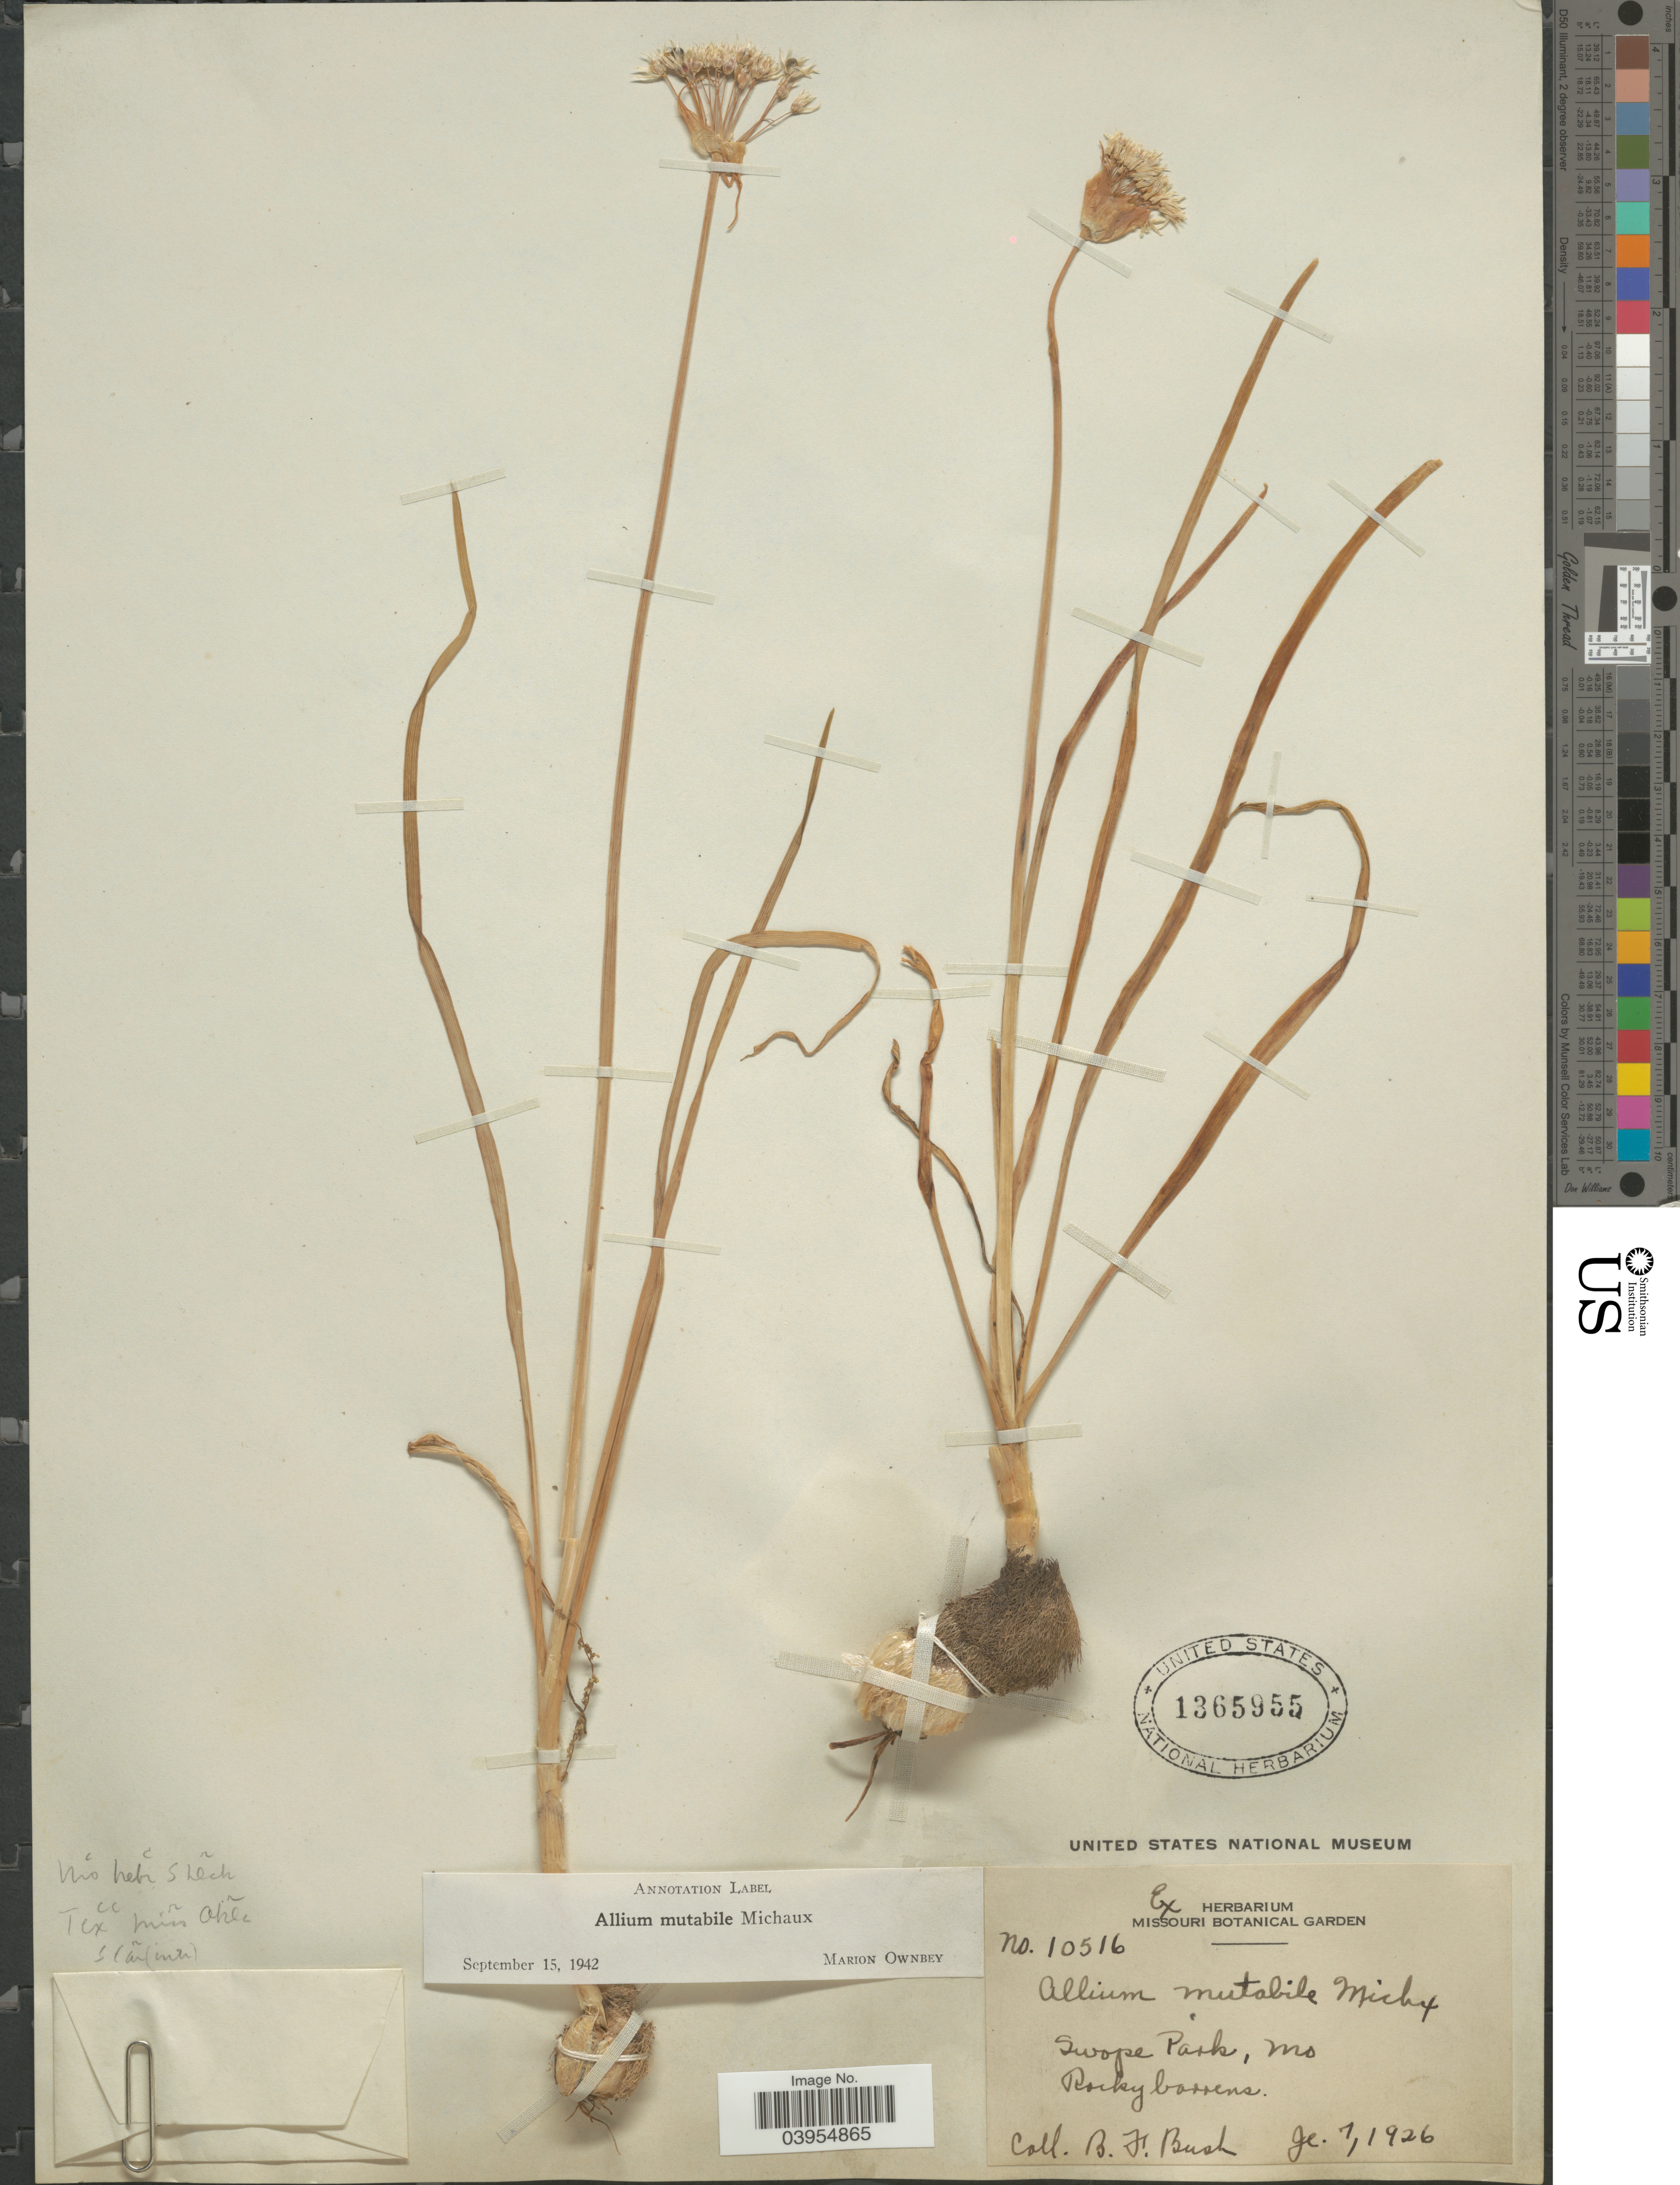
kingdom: Plantae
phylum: Tracheophyta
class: Liliopsida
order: Asparagales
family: Amaryllidaceae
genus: Allium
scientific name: Allium acetabulum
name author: (Raf.) Shinners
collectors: B. F. Bush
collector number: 10516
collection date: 1926-06-07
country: United States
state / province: Missouri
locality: Swope Park, Rocky barrens.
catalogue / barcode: US 1365955